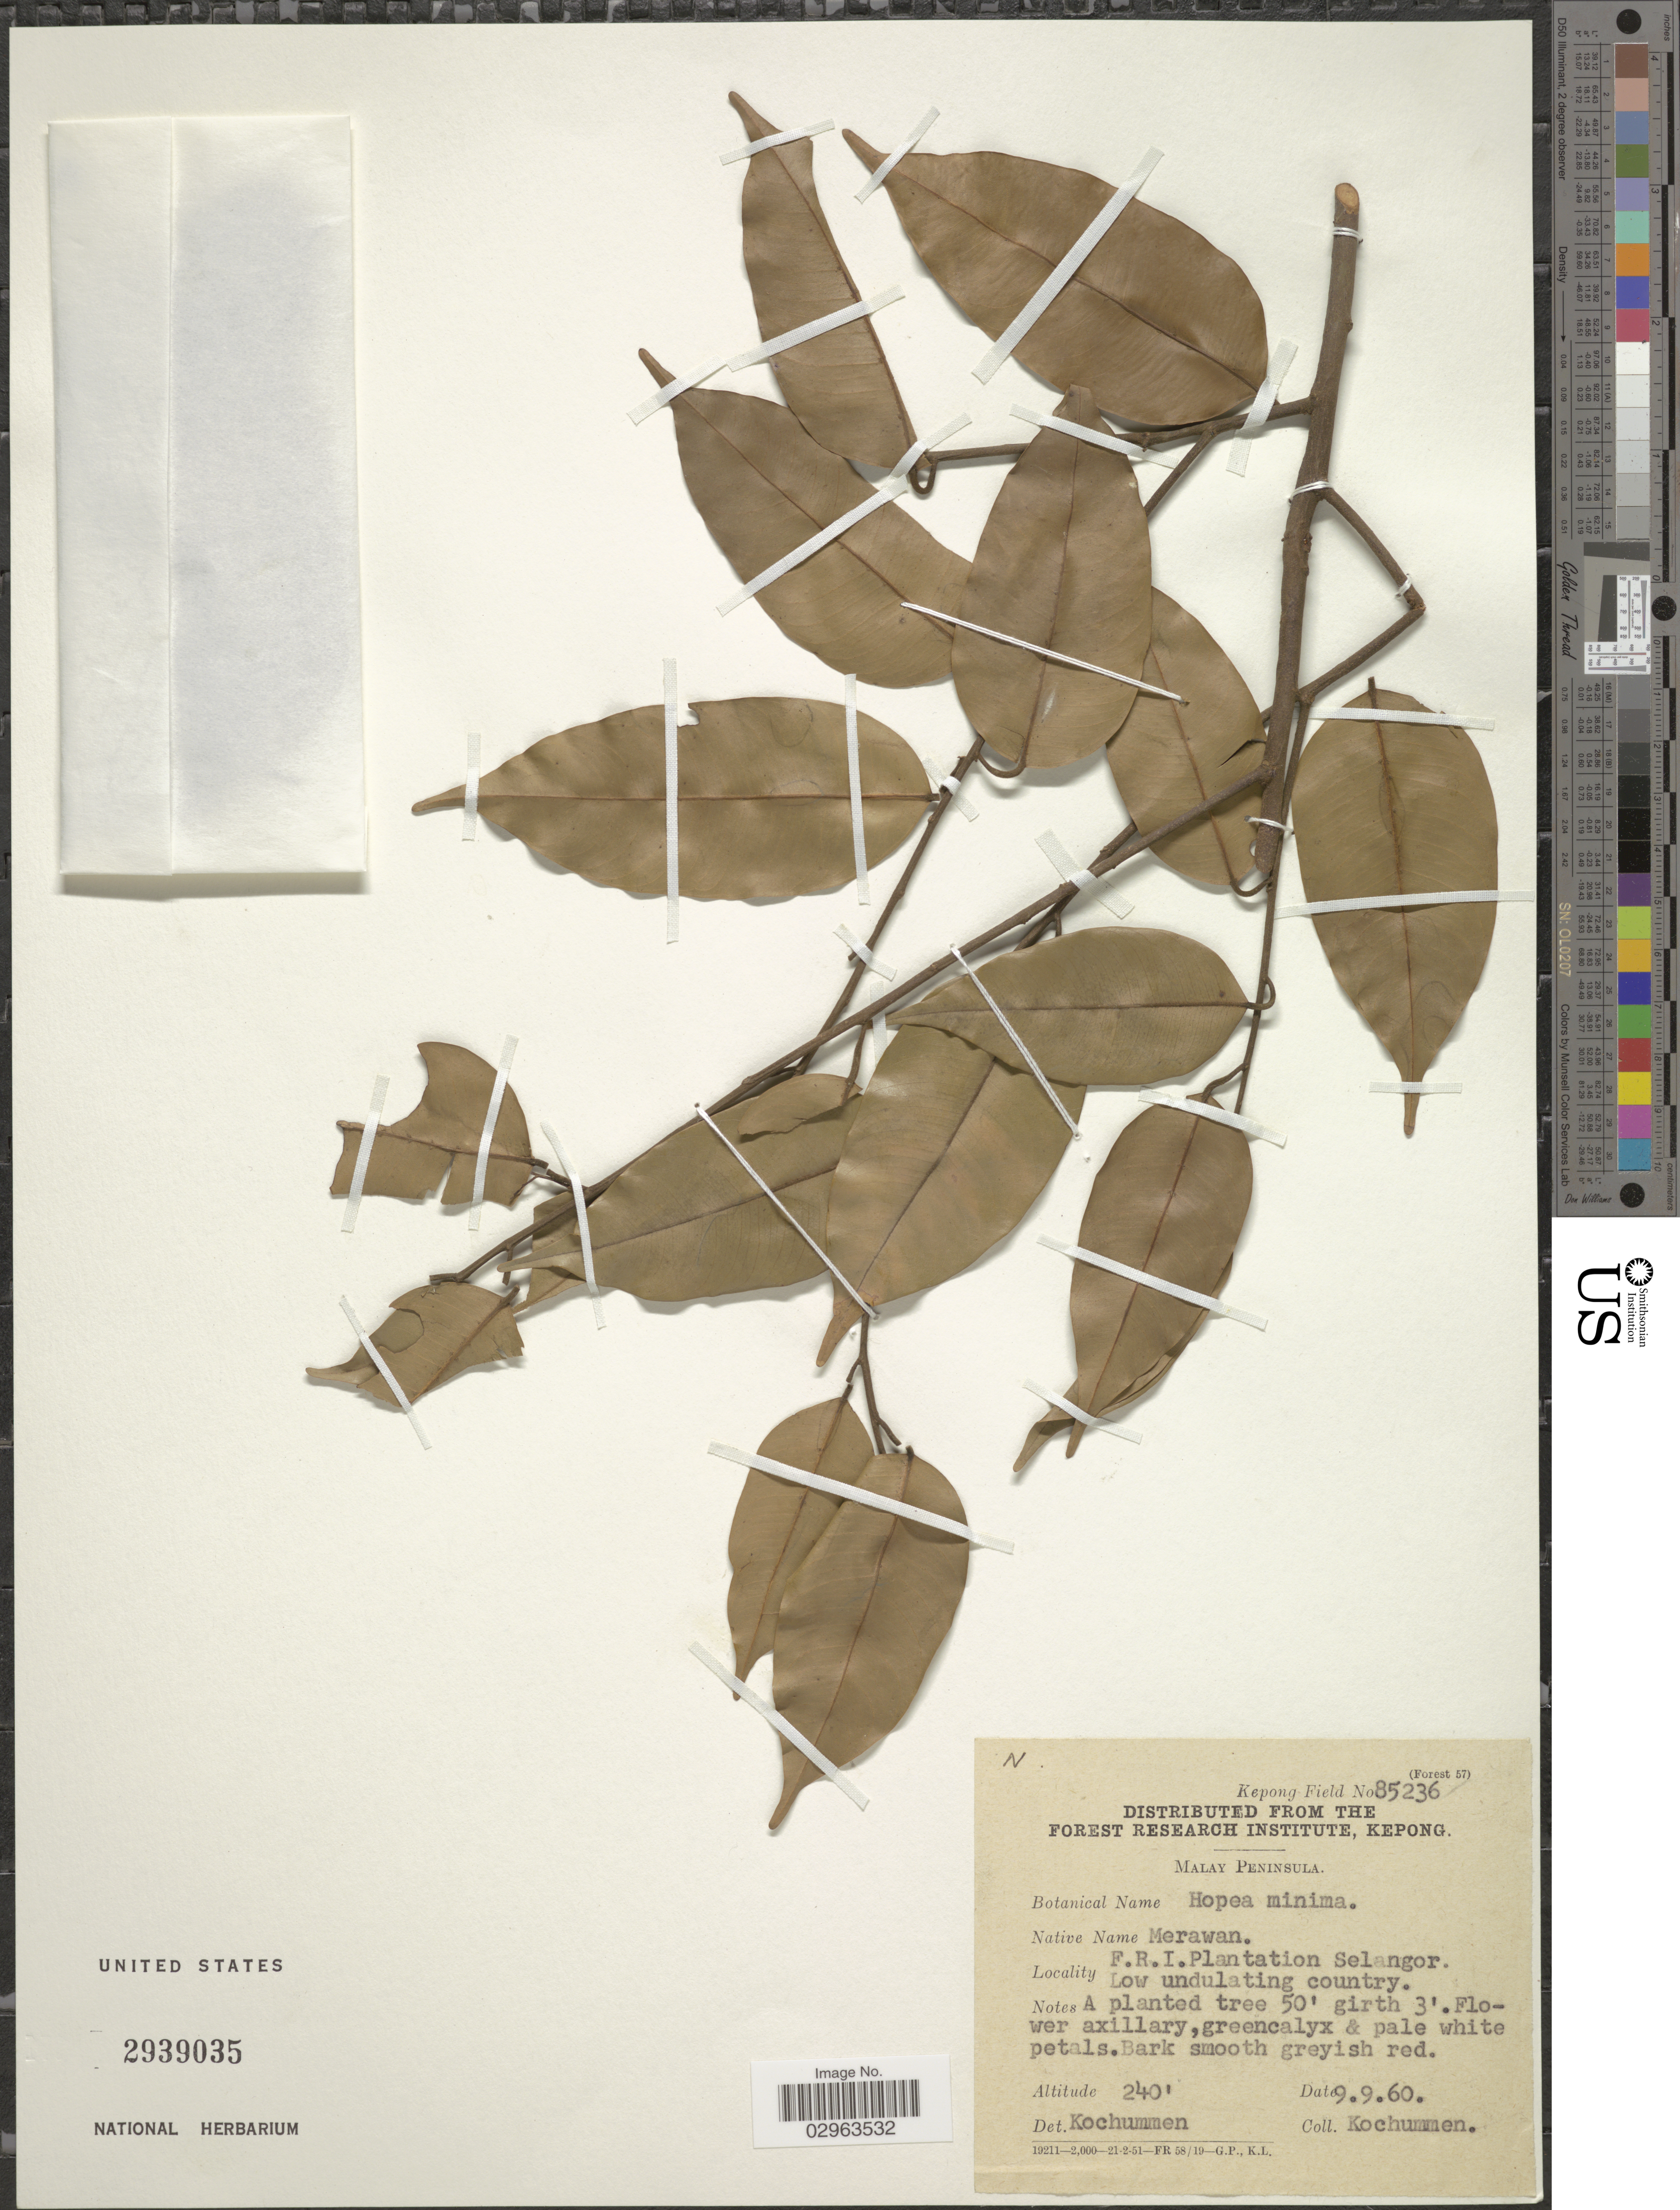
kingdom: Plantae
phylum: Tracheophyta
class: Magnoliopsida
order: Malvales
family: Dipterocarpaceae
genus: Hopea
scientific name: Hopea minima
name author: Symington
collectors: Kochummen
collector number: Kepong Field? 85236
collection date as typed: Transcribed d/m/y: 9/9/60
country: Malaysia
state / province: Selangor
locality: Malay Peninsula. F.R.I. Plantation Selangor.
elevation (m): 73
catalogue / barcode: US 2939035